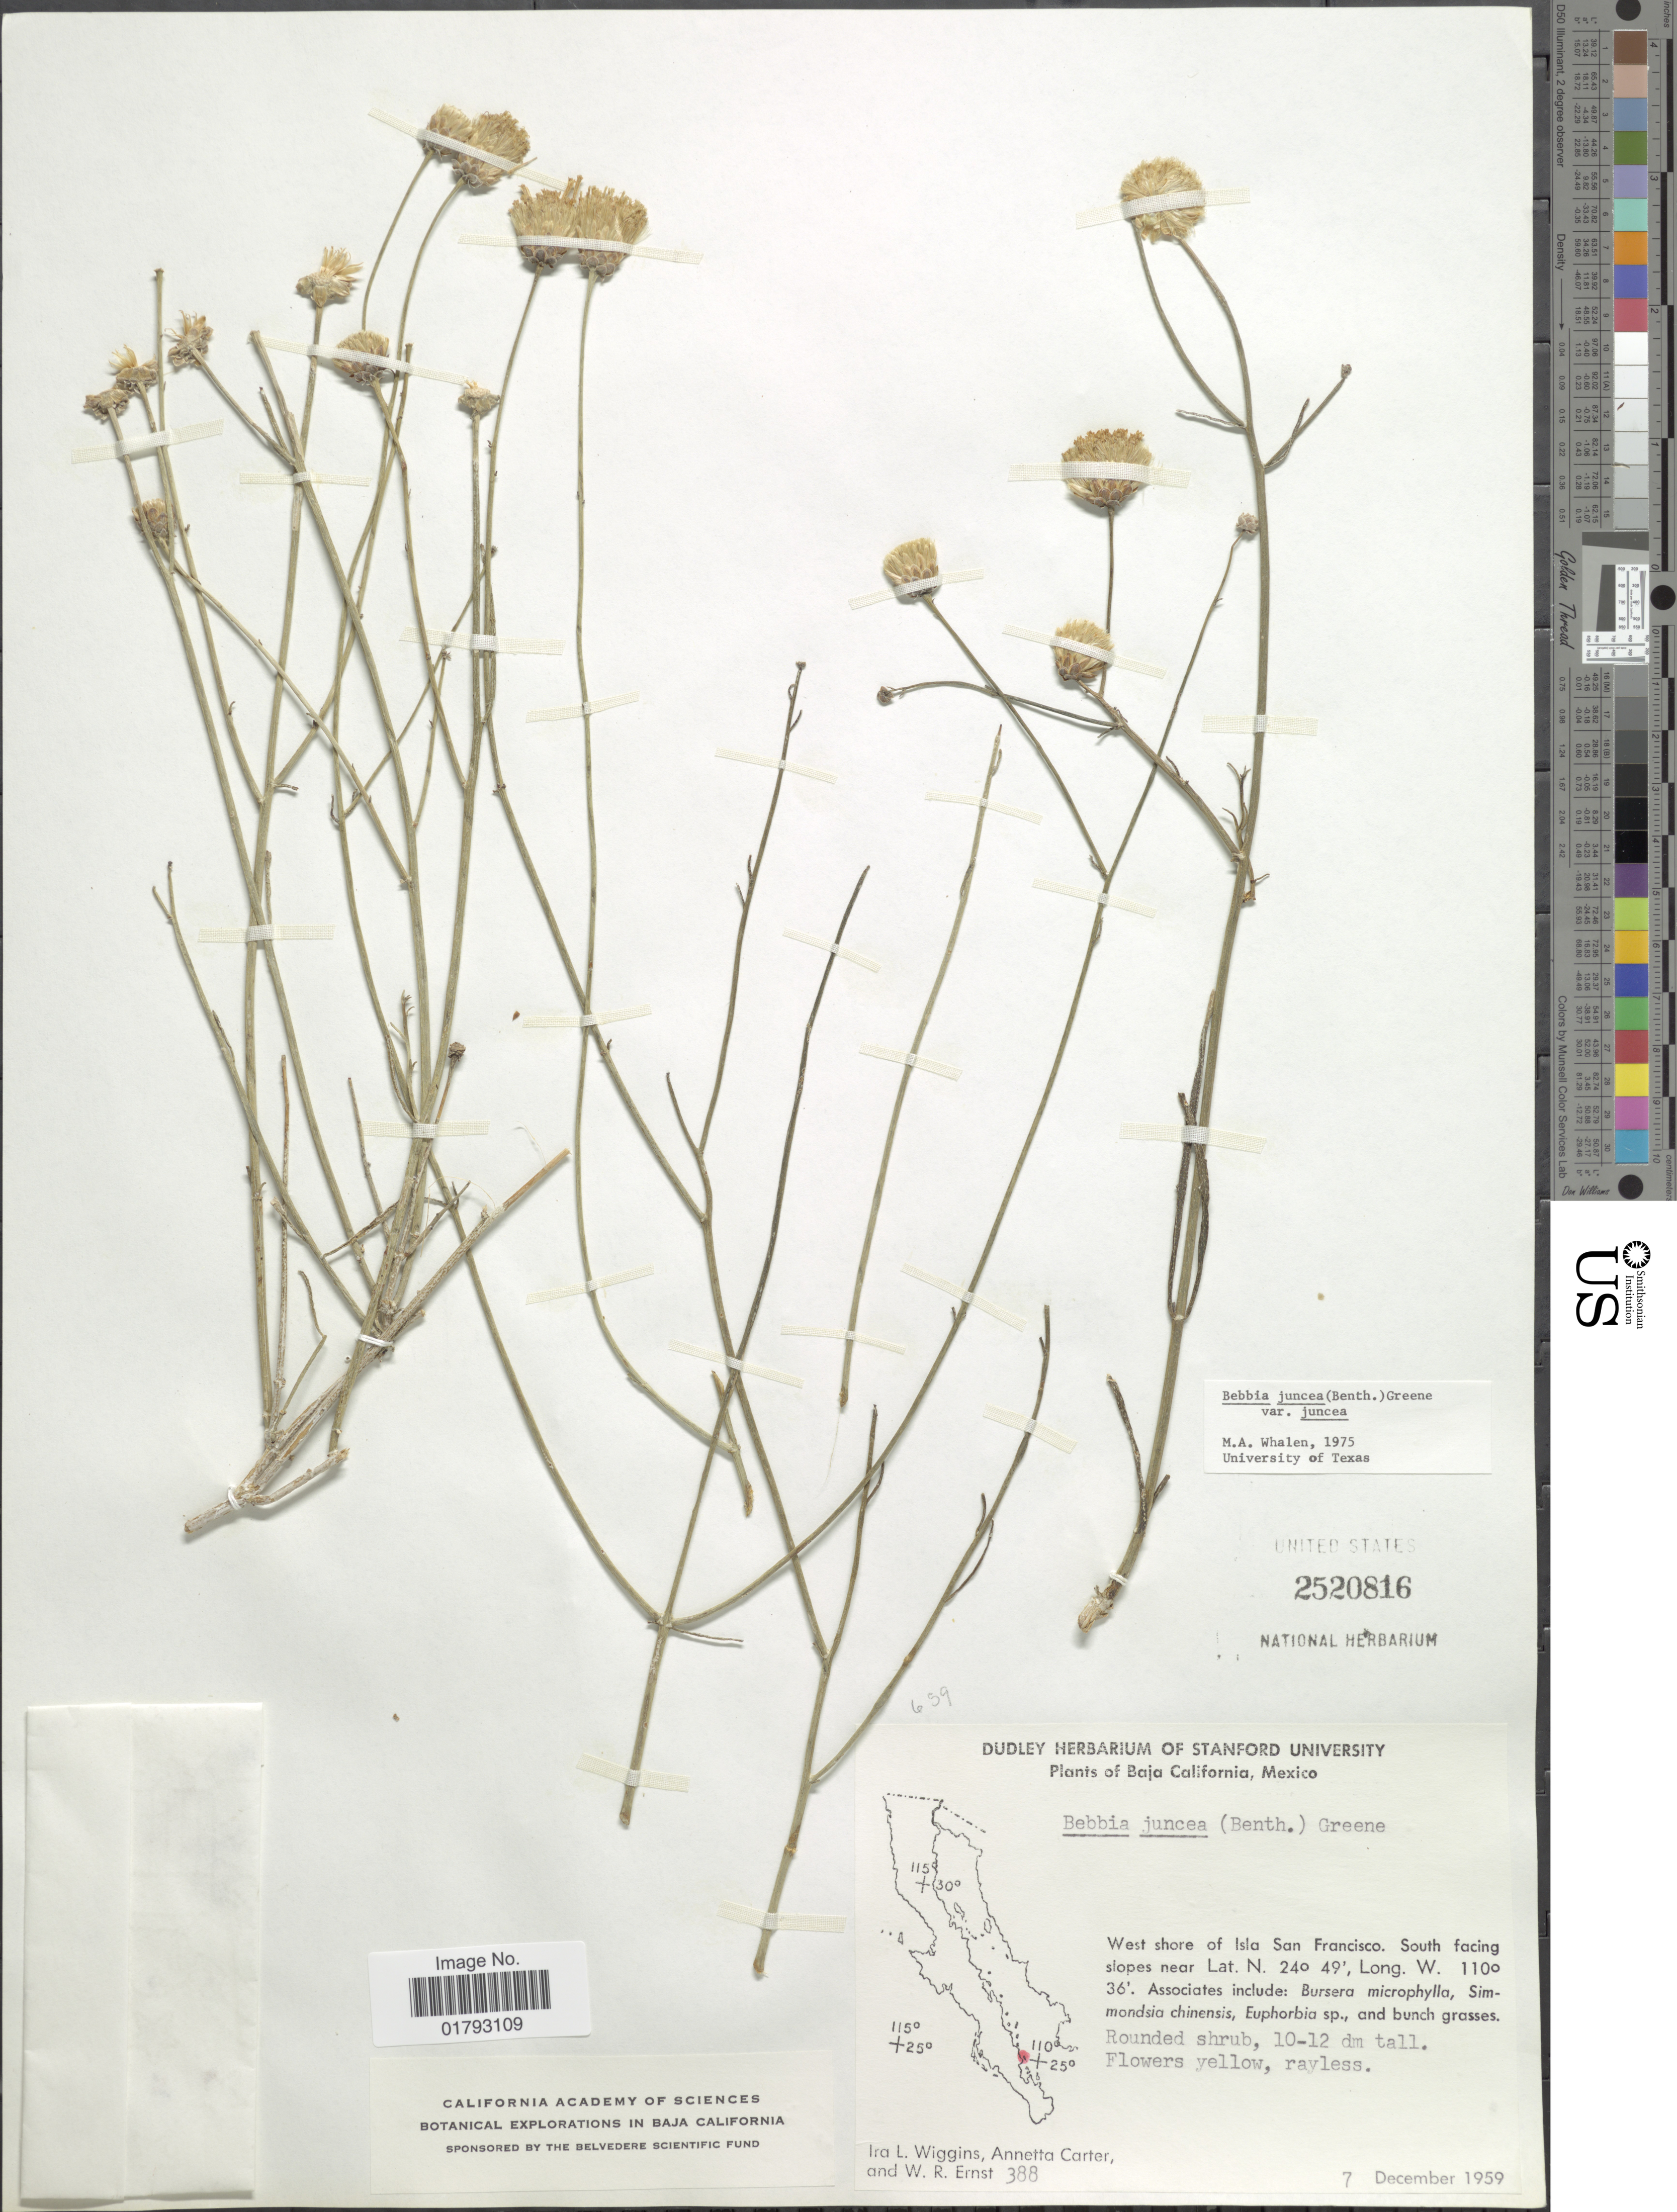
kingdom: Plantae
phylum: Tracheophyta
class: Magnoliopsida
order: Asterales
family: Asteraceae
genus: Bebbia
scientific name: Bebbia juncea var. juncea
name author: (Benth.) Greene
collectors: I. L. Wiggins, A. Carter & W. R. Ernst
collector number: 388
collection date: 1959-12-07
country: Mexico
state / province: Baja California Sur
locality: West shore of Isla San Francisco. South facing slopes.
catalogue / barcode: US 2520816